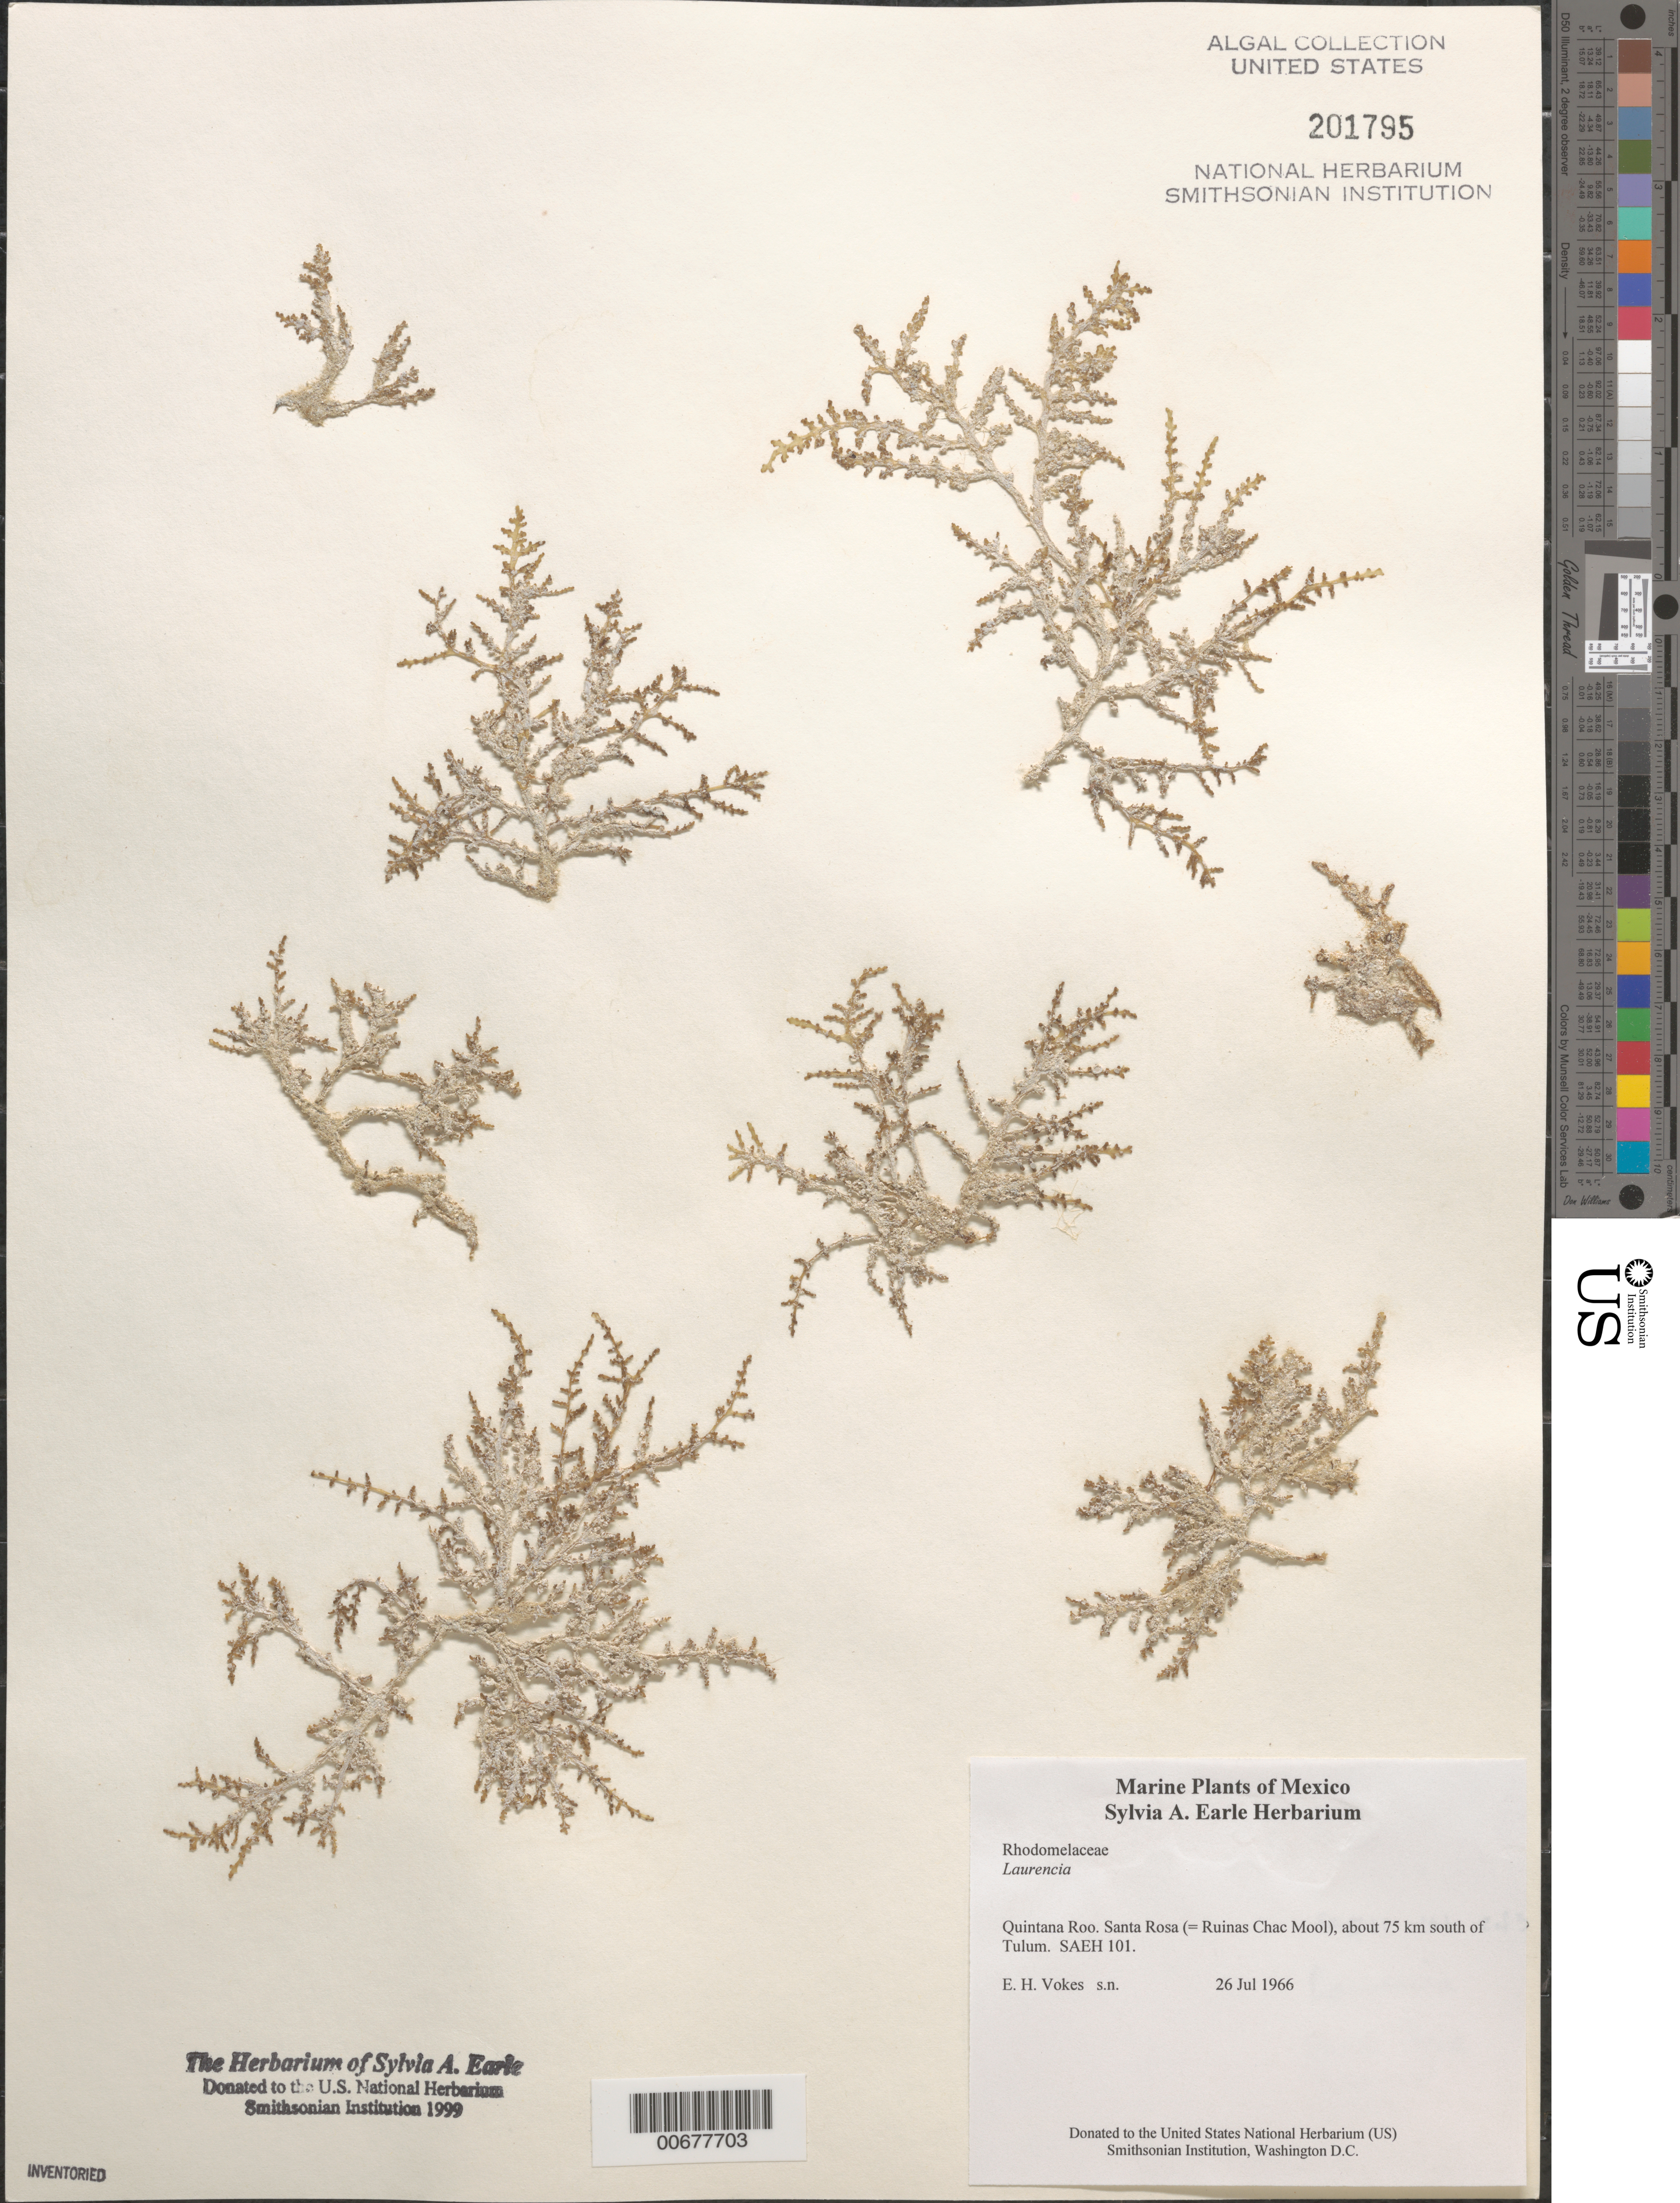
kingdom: Plantae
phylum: Rhodophyta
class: Florideophyceae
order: Ceramiales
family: Rhodomelaceae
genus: Laurencia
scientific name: Laurencia sp.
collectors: E. Vokes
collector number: SAEH 101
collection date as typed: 26 Jul 1966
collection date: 1966-07-26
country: Mexico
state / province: Quintana Roo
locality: Santa Rosa (Ruinas Chac Mool), ca. 75 km south of Tulum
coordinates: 19 33.5'N, 87 24.5'W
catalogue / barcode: US 201795